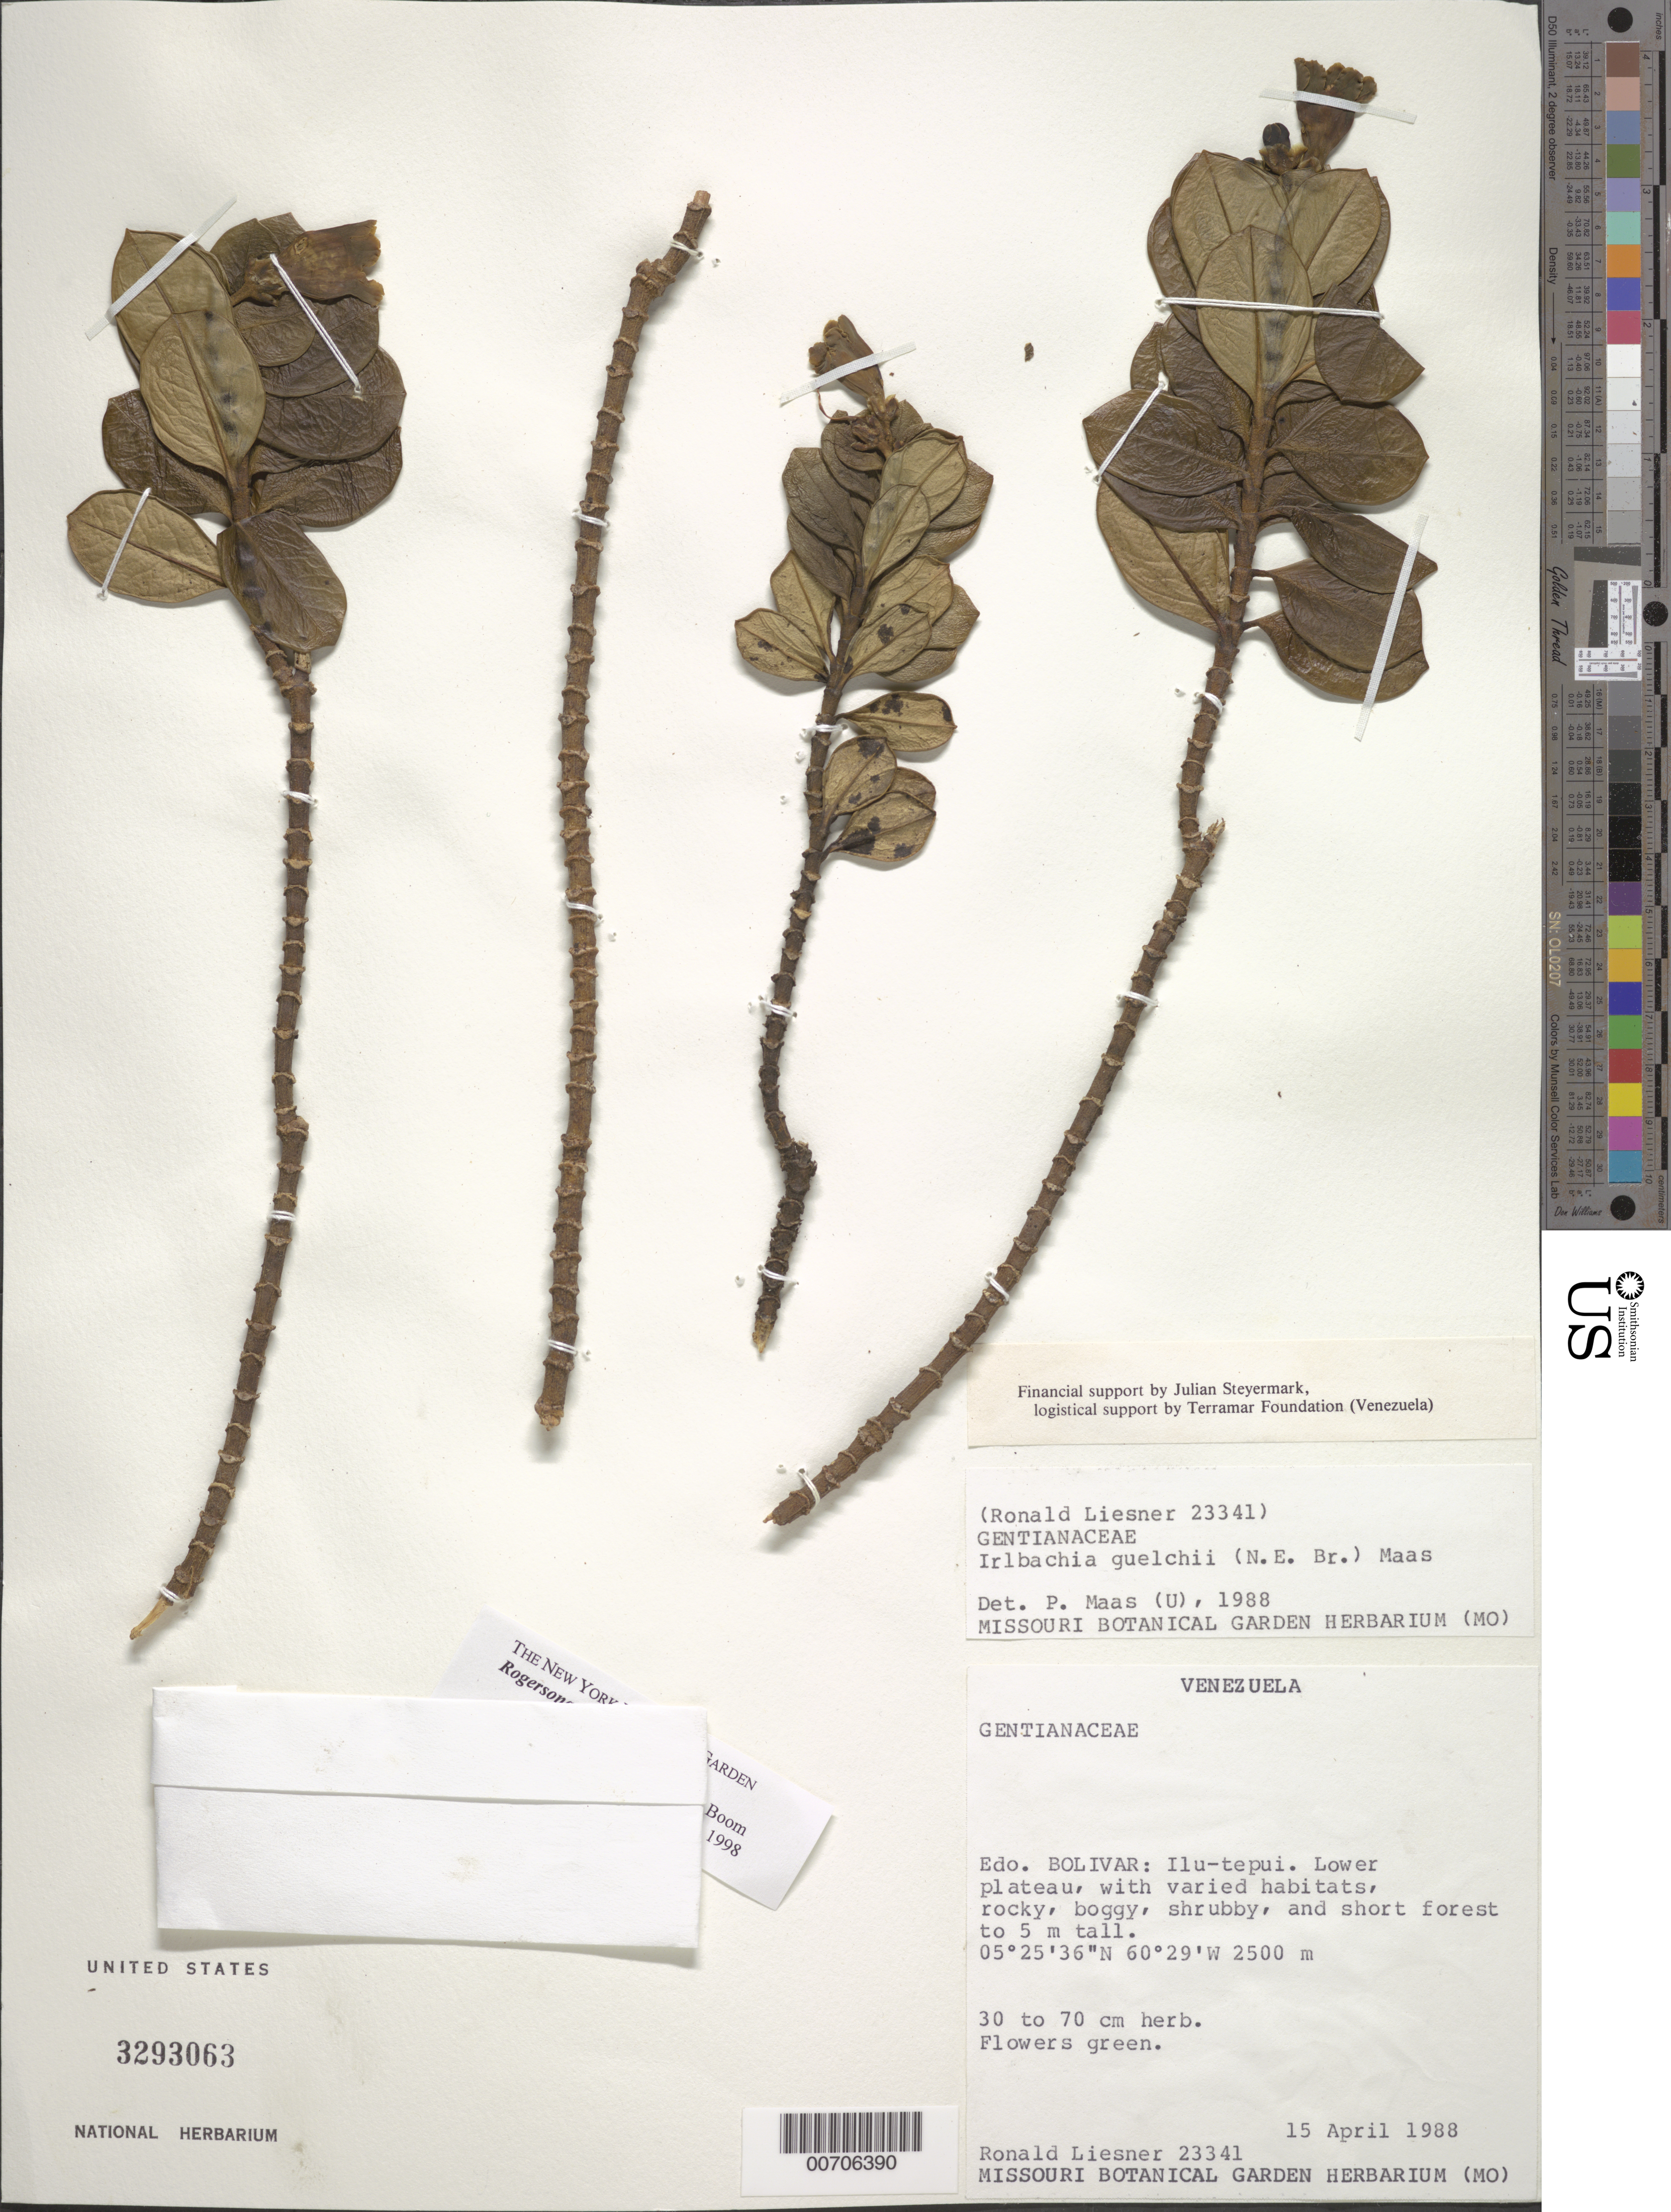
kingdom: Plantae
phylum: Tracheophyta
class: Magnoliopsida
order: Gentianales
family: Gentianaceae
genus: Rogersonanthus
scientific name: Rogersonanthus quelchii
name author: (N.E. Br.) Maguire & B.M. Boom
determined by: Struwe, L.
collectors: R. L. Liesner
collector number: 23341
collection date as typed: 15-Apr-88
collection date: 1988-04-15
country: Venezuela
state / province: Bolívar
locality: Ilu-tepuí, lower plateau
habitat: Rocky, boggy, shrubby & short forest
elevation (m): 2500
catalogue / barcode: US 3293063